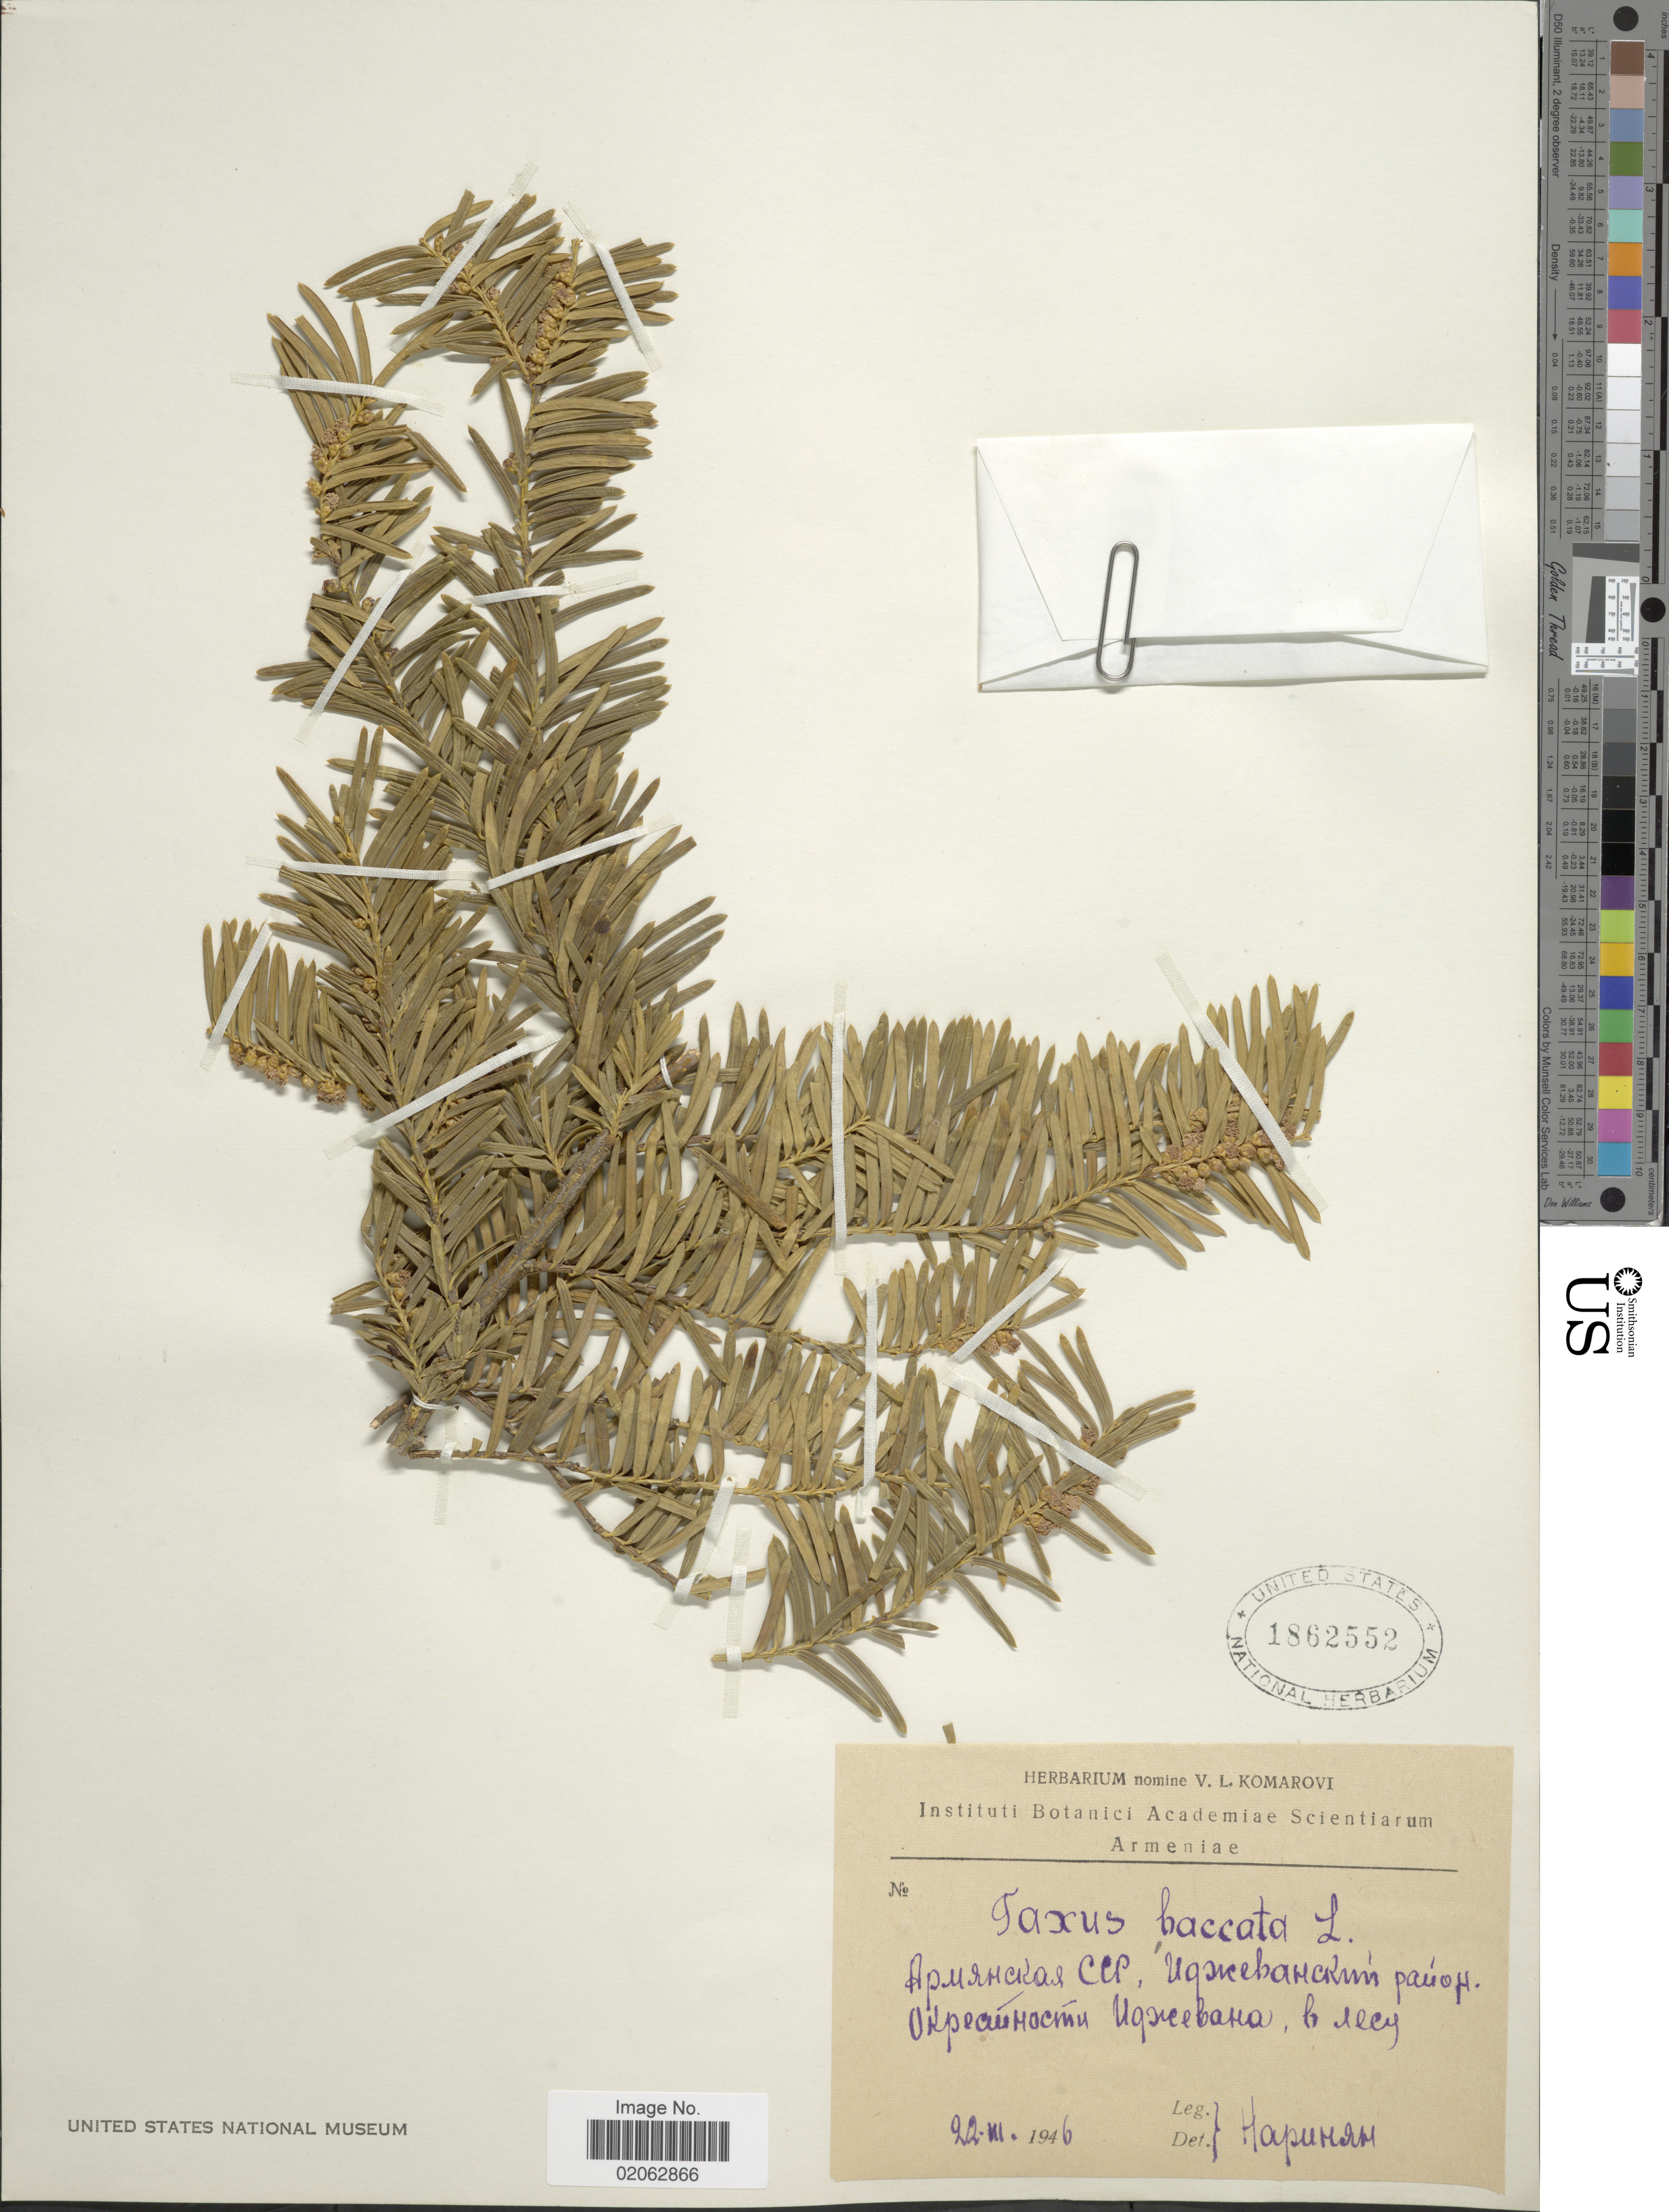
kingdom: Plantae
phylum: Tracheophyta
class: Pinopsida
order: Pinales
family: Taxaceae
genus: Taxus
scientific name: Taxus baccata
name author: L.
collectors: V. L. Komarov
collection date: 1946-11-20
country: Armenia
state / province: Tavush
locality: Ijevan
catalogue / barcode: US 1862552